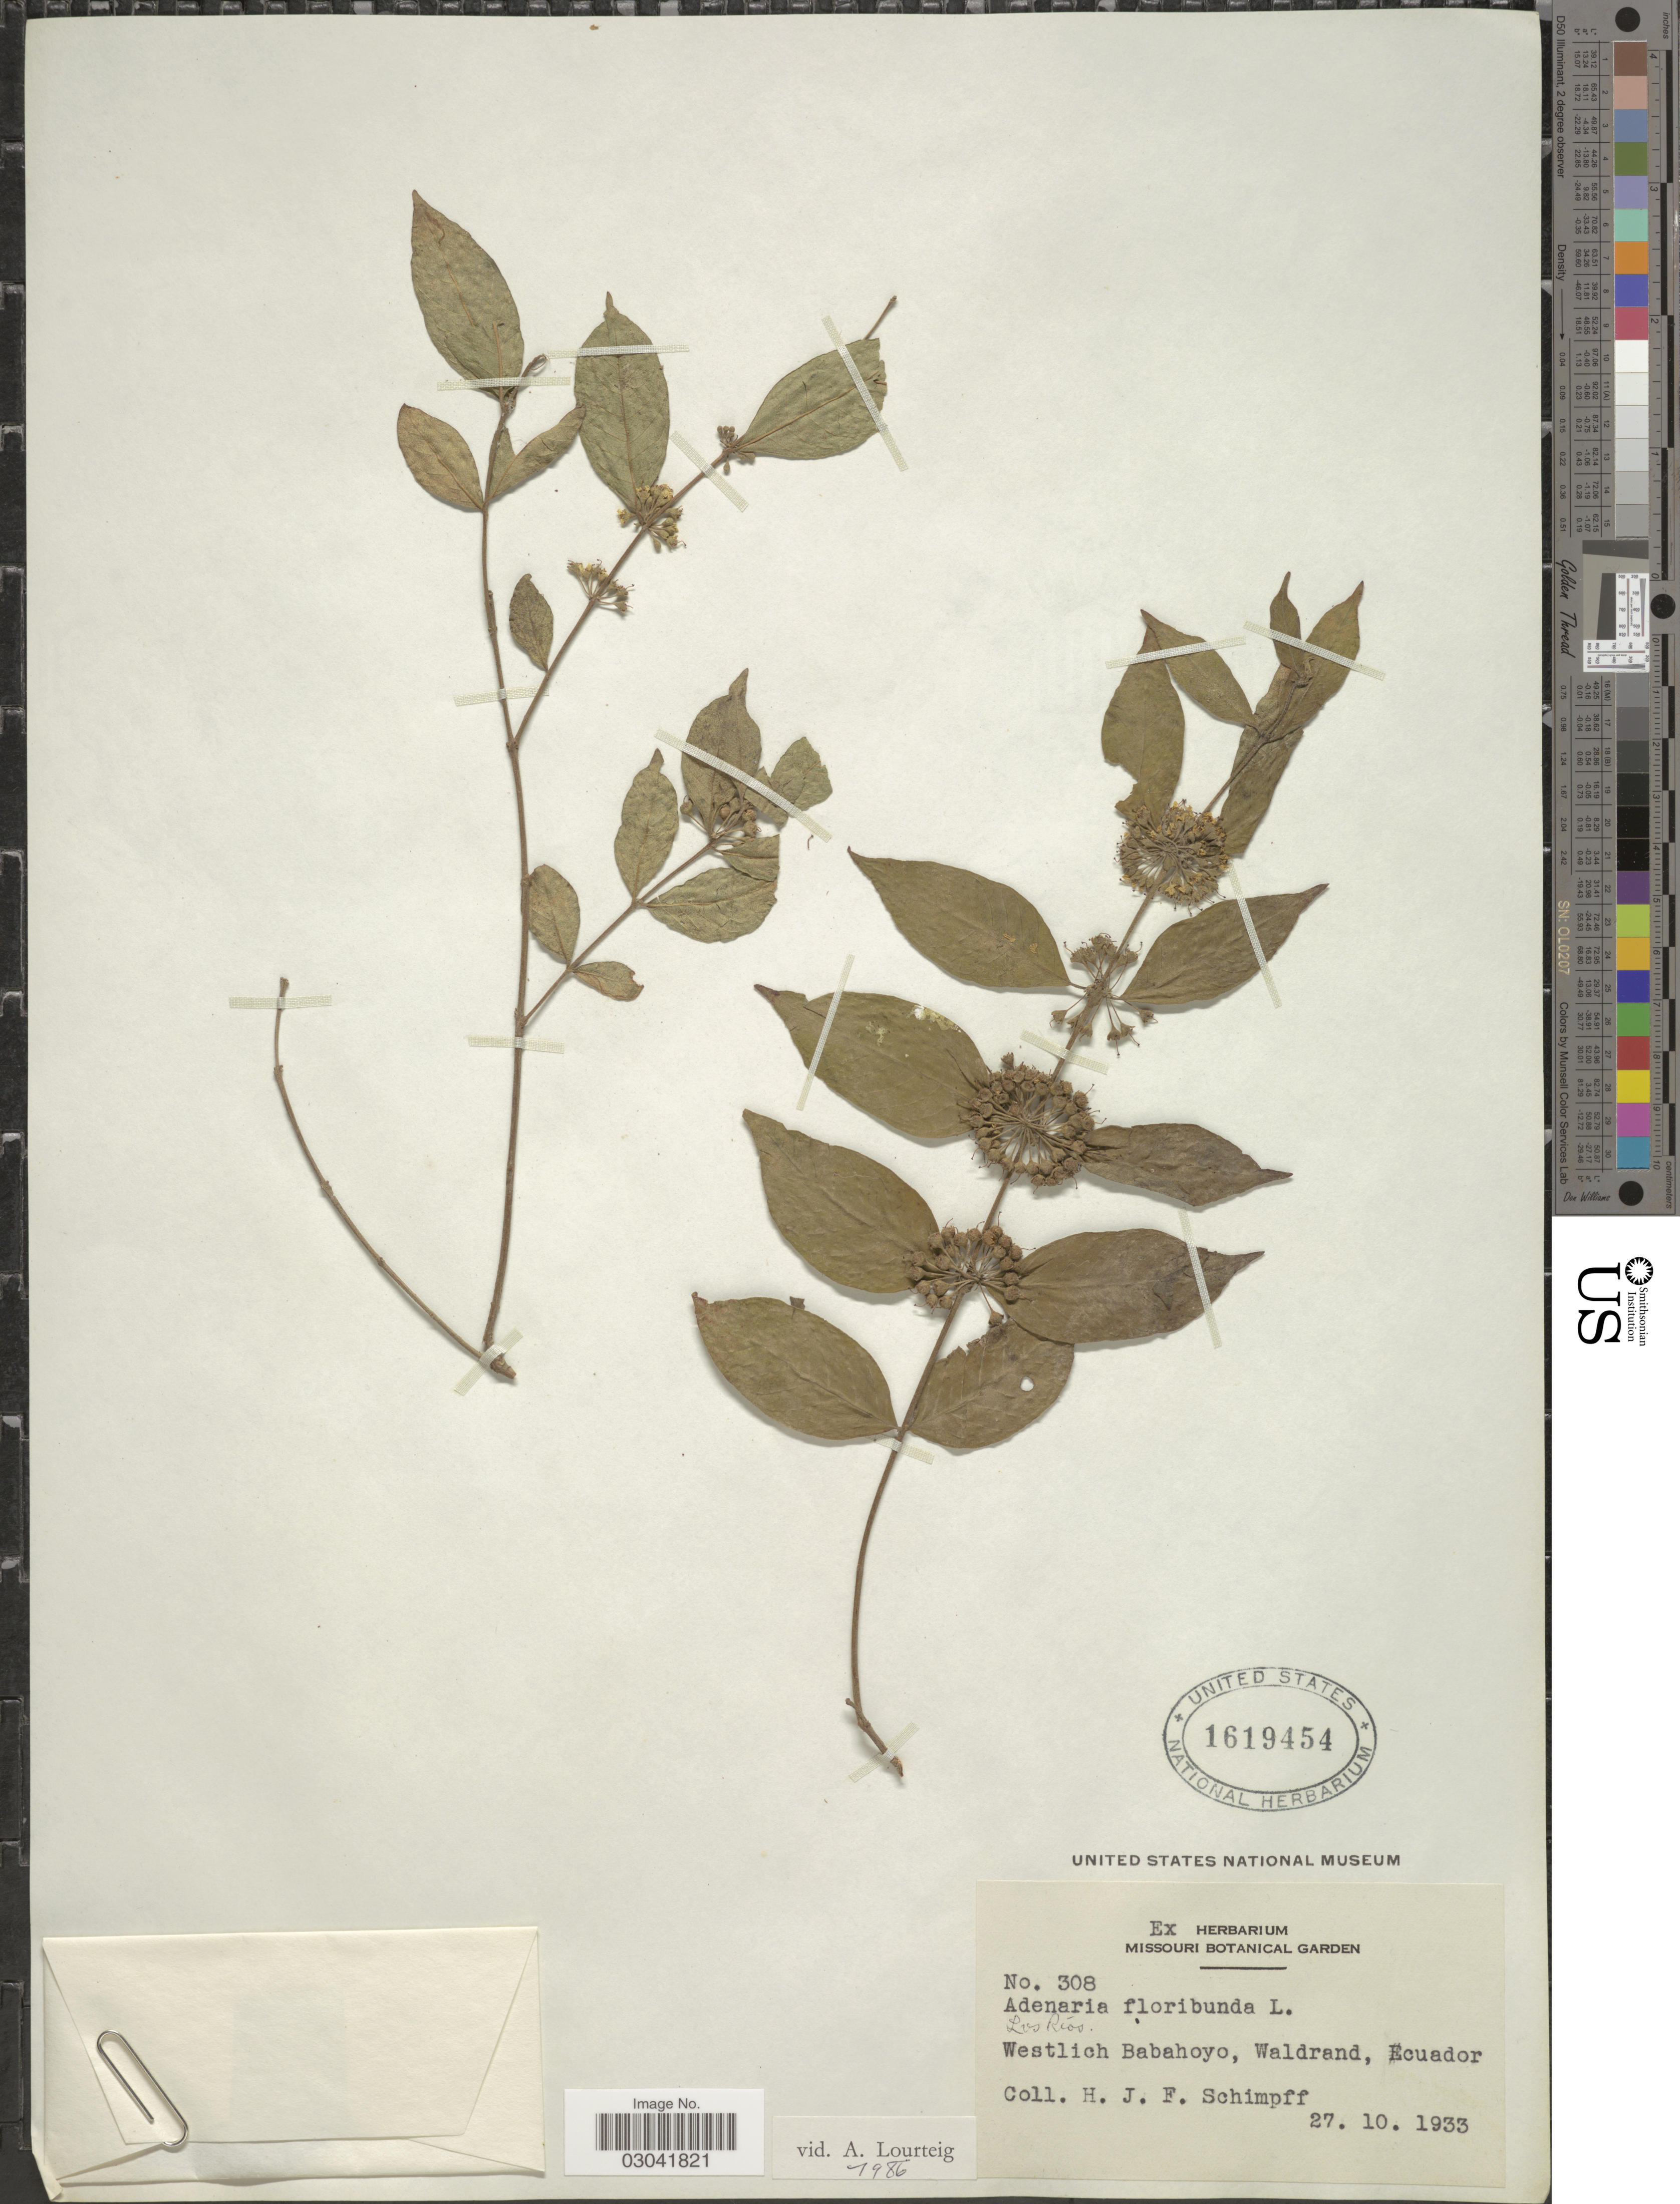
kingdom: Plantae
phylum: Tracheophyta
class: Magnoliopsida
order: Myrtales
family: Lythraceae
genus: Adenaria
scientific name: Adenaria floribunda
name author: Kunth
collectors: H. Schimpff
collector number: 308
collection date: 1933-10-27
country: Ecuador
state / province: Los Ríos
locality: Westlich Babahoyo, Waldrand.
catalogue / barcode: US 1619454